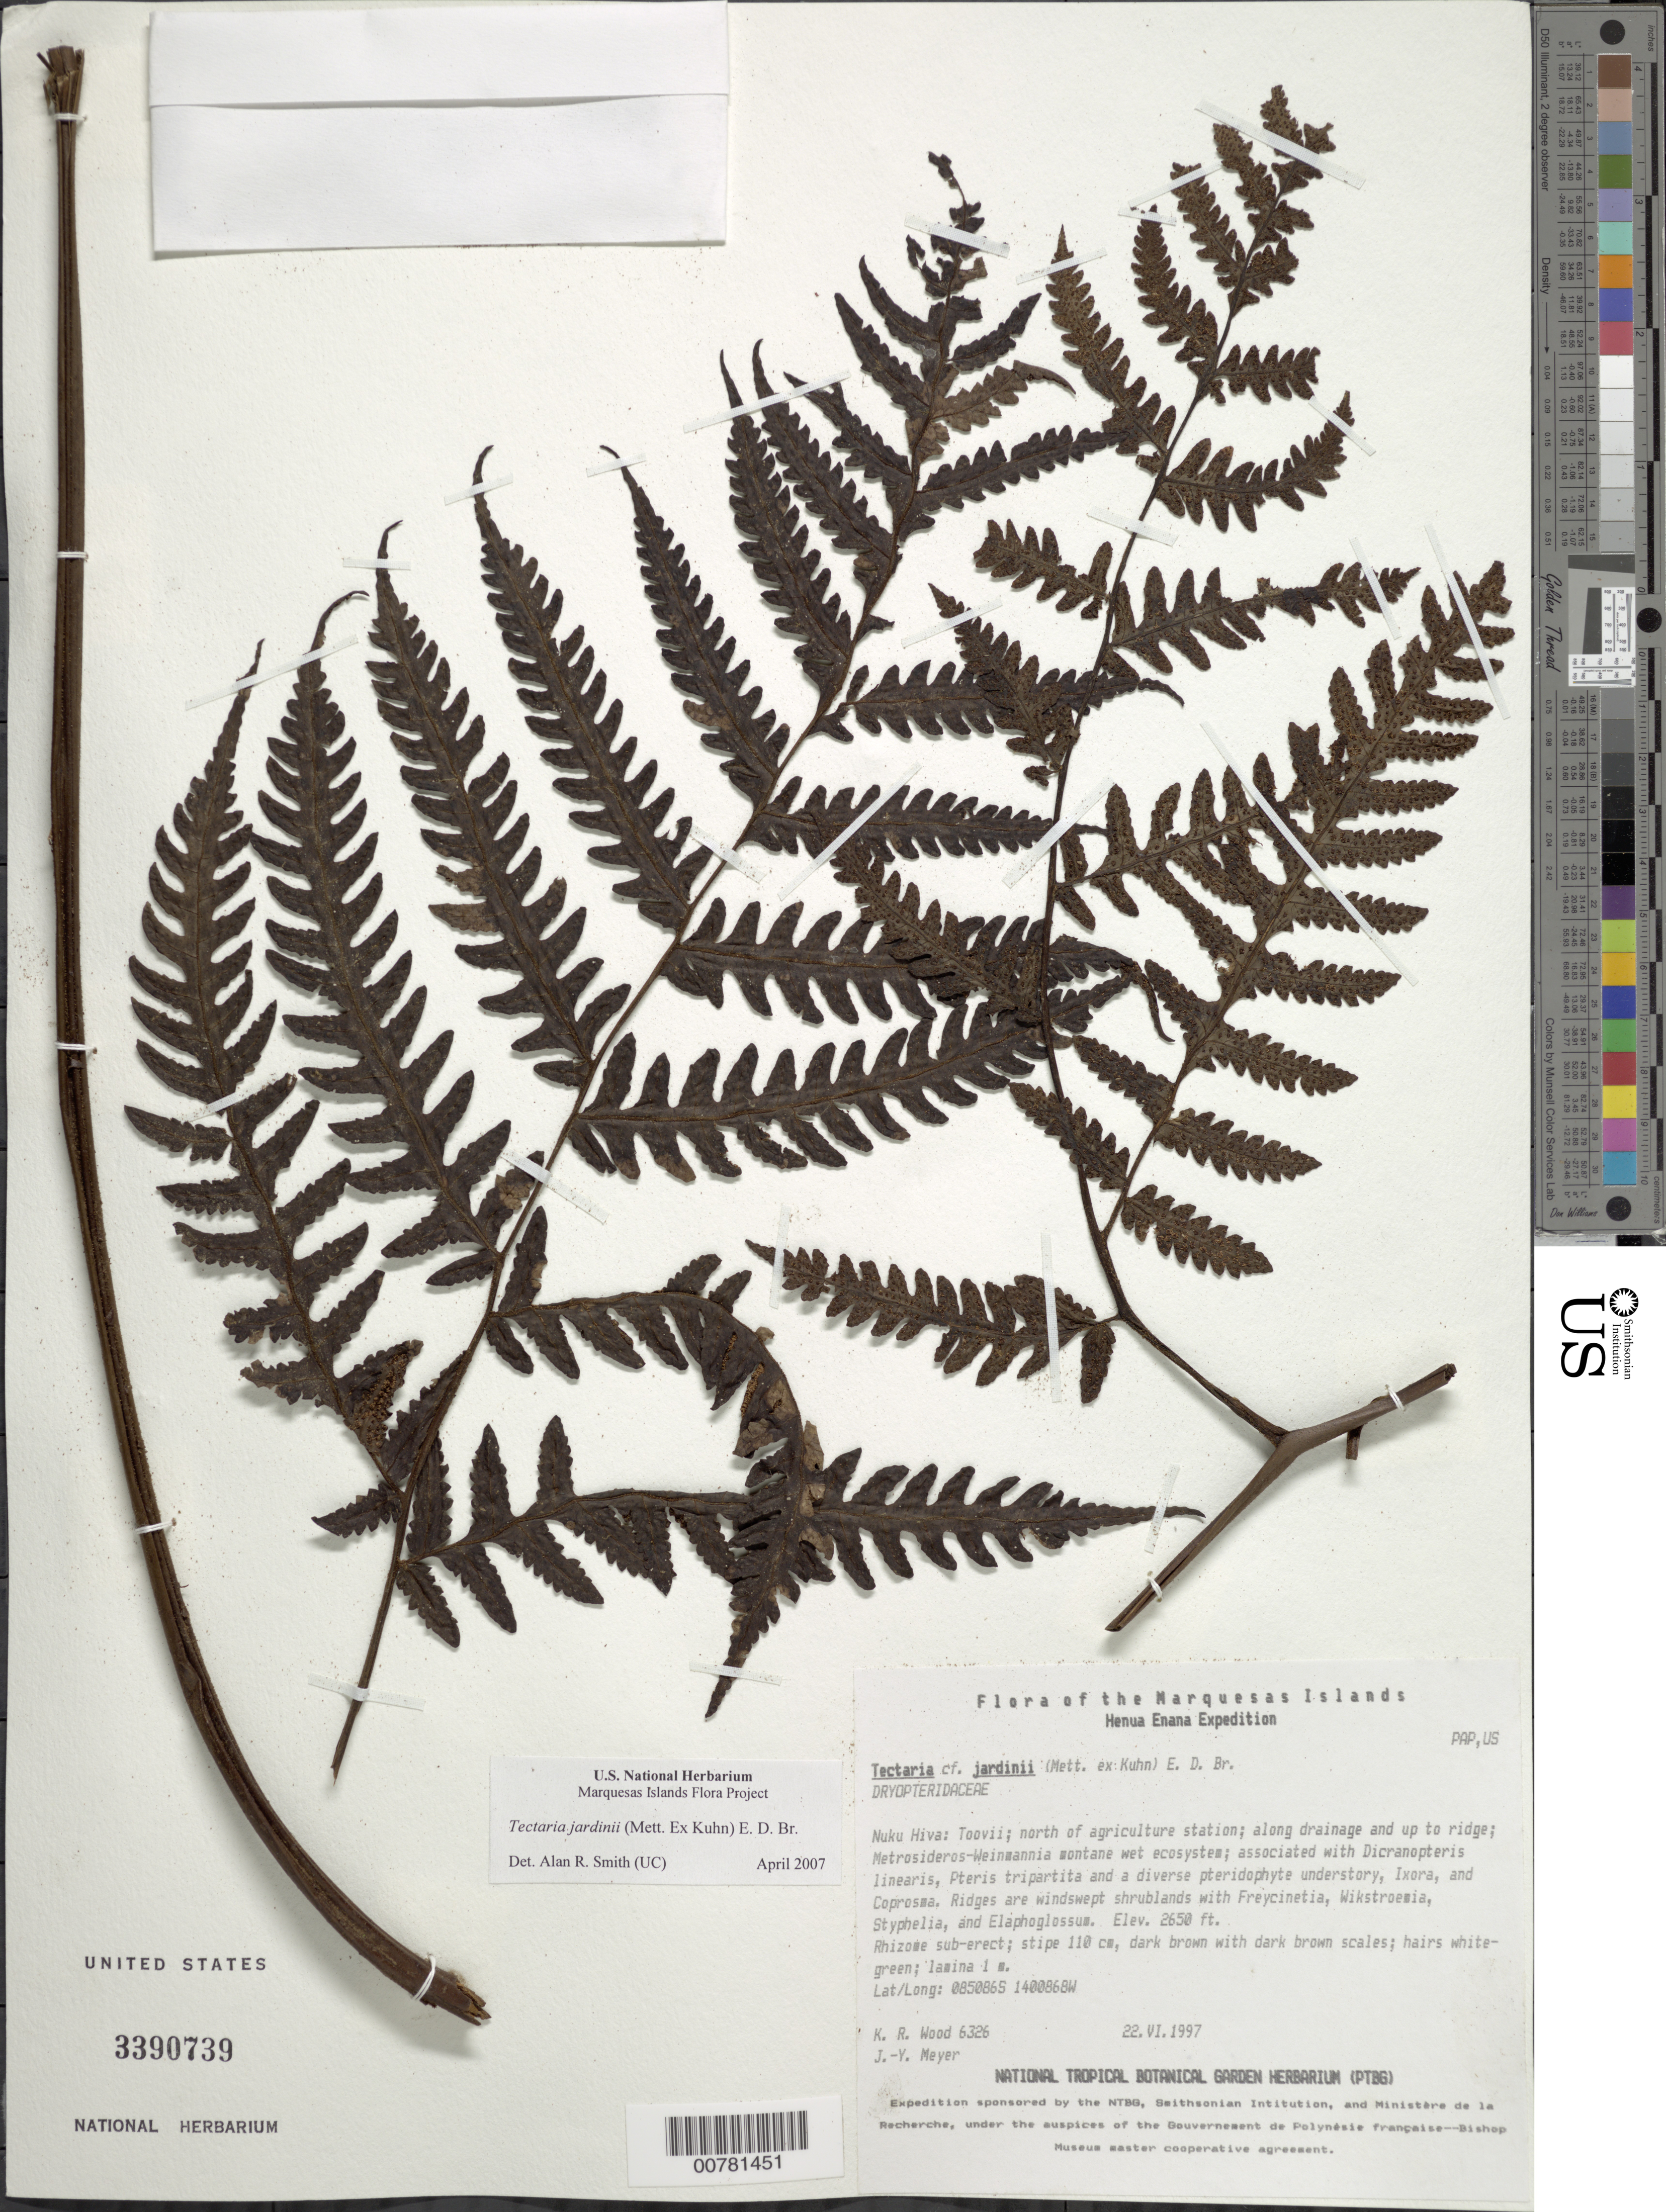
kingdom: Plantae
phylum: Tracheophyta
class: Polypodiopsida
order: Polypodiales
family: Tectariaceae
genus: Tectaria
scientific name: Tectaria jardinii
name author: (Mett. ex Kuhn) E.D. Br.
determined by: Smith, Alan R., (UC)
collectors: K. R. Wood & J.-Y. Meyer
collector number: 6326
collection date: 1997-06-22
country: French Polynesia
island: Nuku Hiva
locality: Toovii, N of agriculture station, along drainage and up to ridge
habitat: Metrosideros - Weinmannia montane wet ecosystem; Ridges are windswept shrublands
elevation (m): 808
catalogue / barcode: US 3390739